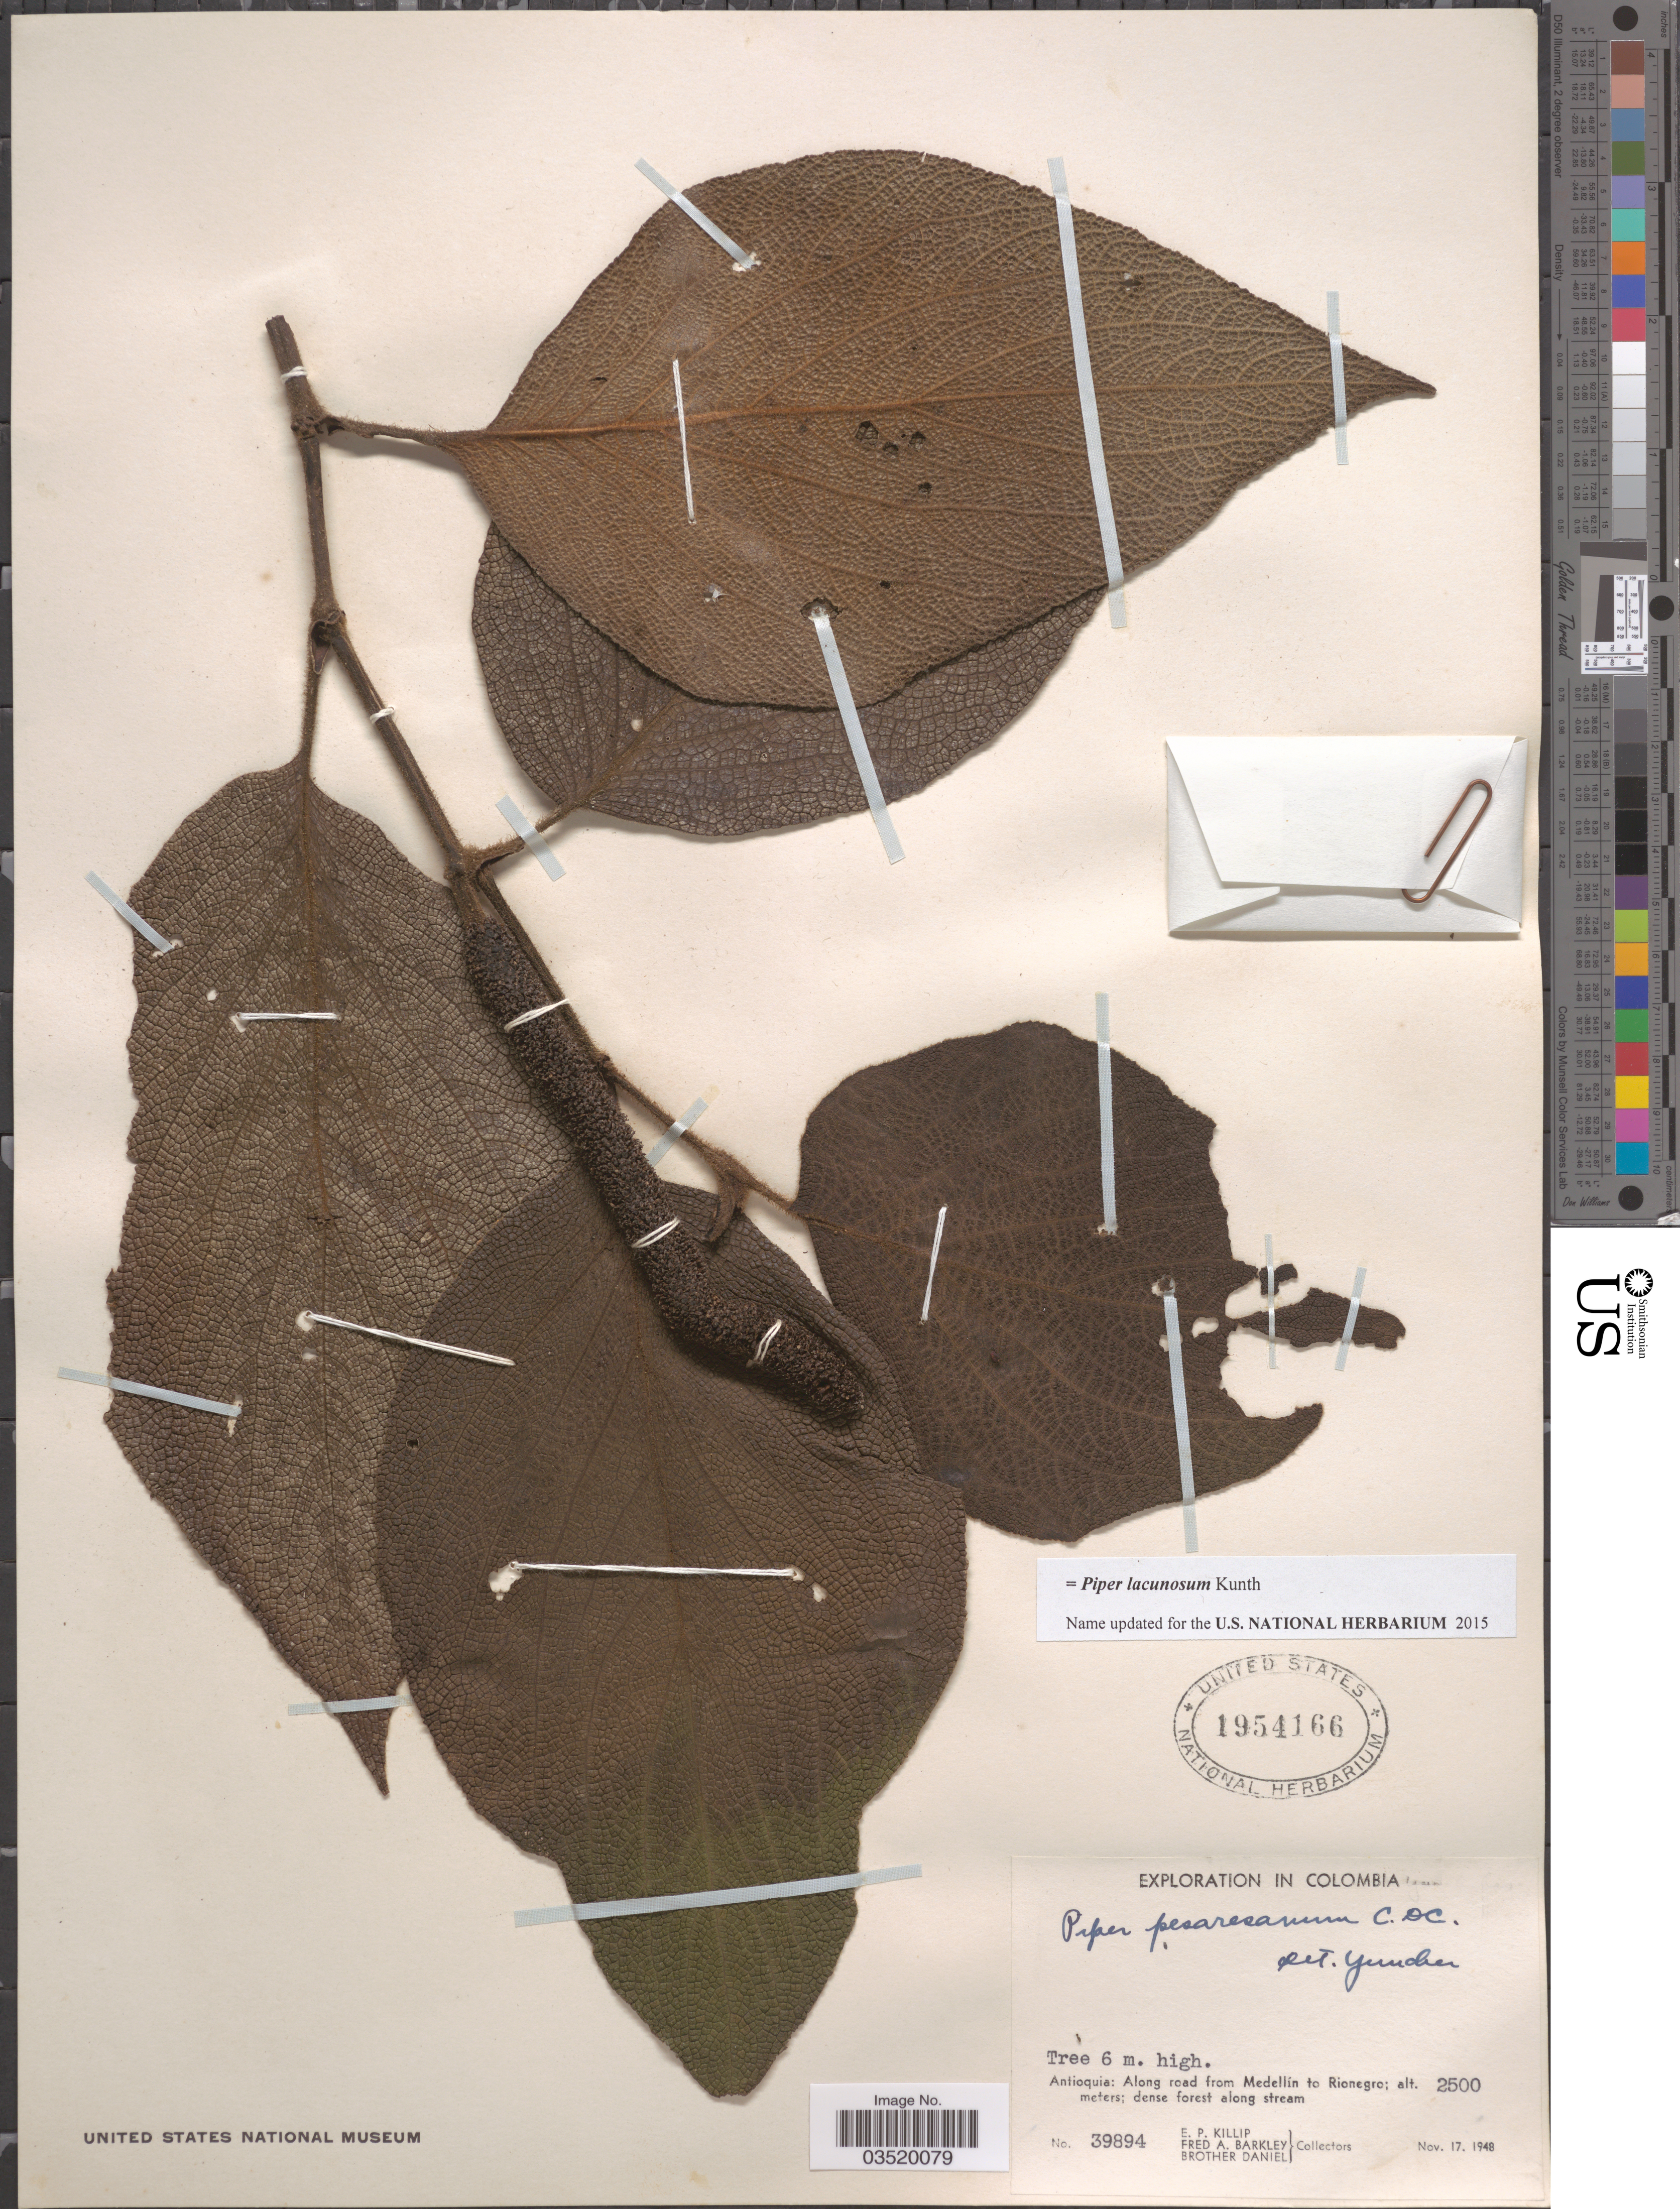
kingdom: Plantae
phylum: Tracheophyta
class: Magnoliopsida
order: Piperales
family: Piperaceae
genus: Piper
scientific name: Piper lacunosum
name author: Kunth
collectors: E. P. Killip, F. A. Barkley & Bro. Daniel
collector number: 39894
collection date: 1948-11-17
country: Colombia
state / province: Antioquia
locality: Along road from Medellin to Rionegro. dense forest along stream.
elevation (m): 2500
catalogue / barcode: US 1954166